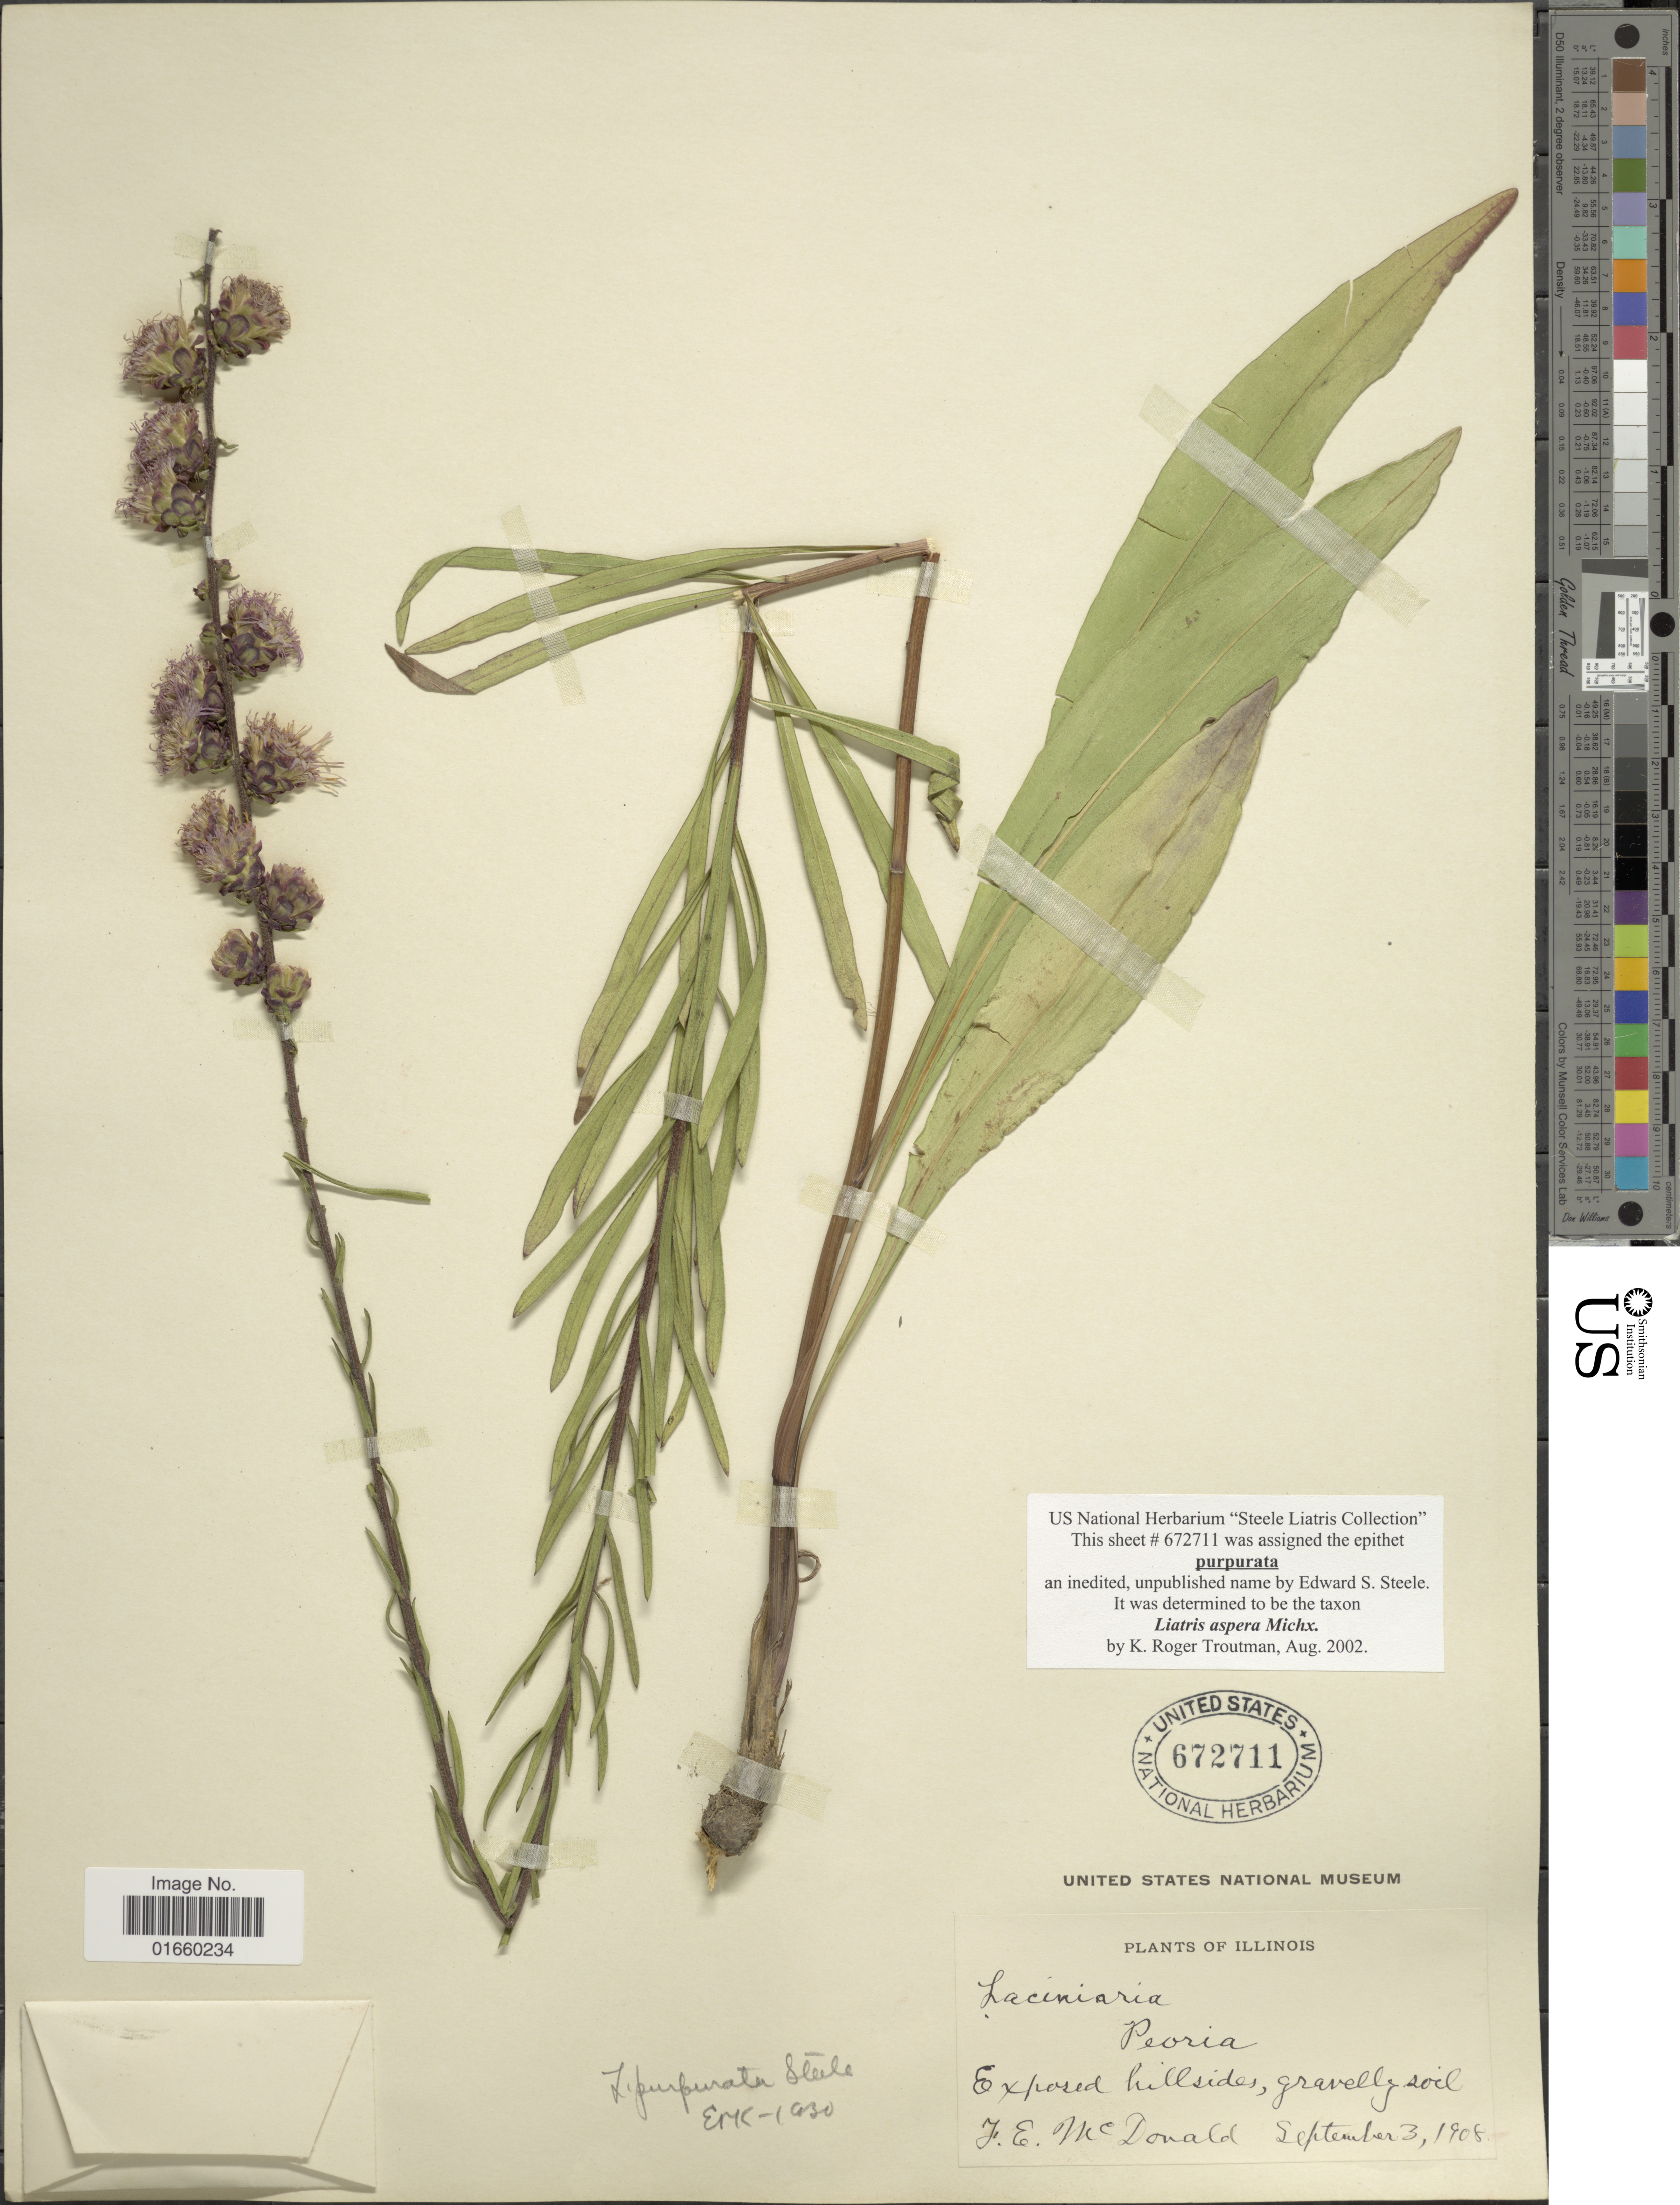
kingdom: Plantae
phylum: Tracheophyta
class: Magnoliopsida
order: Asterales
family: Asteraceae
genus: Liatris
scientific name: Liatris aspera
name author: Michx.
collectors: E. D. McDonald Jr.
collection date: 1908-09-03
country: United States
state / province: Illinois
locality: Exposed hillsides, gravelly soil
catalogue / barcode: US 672711